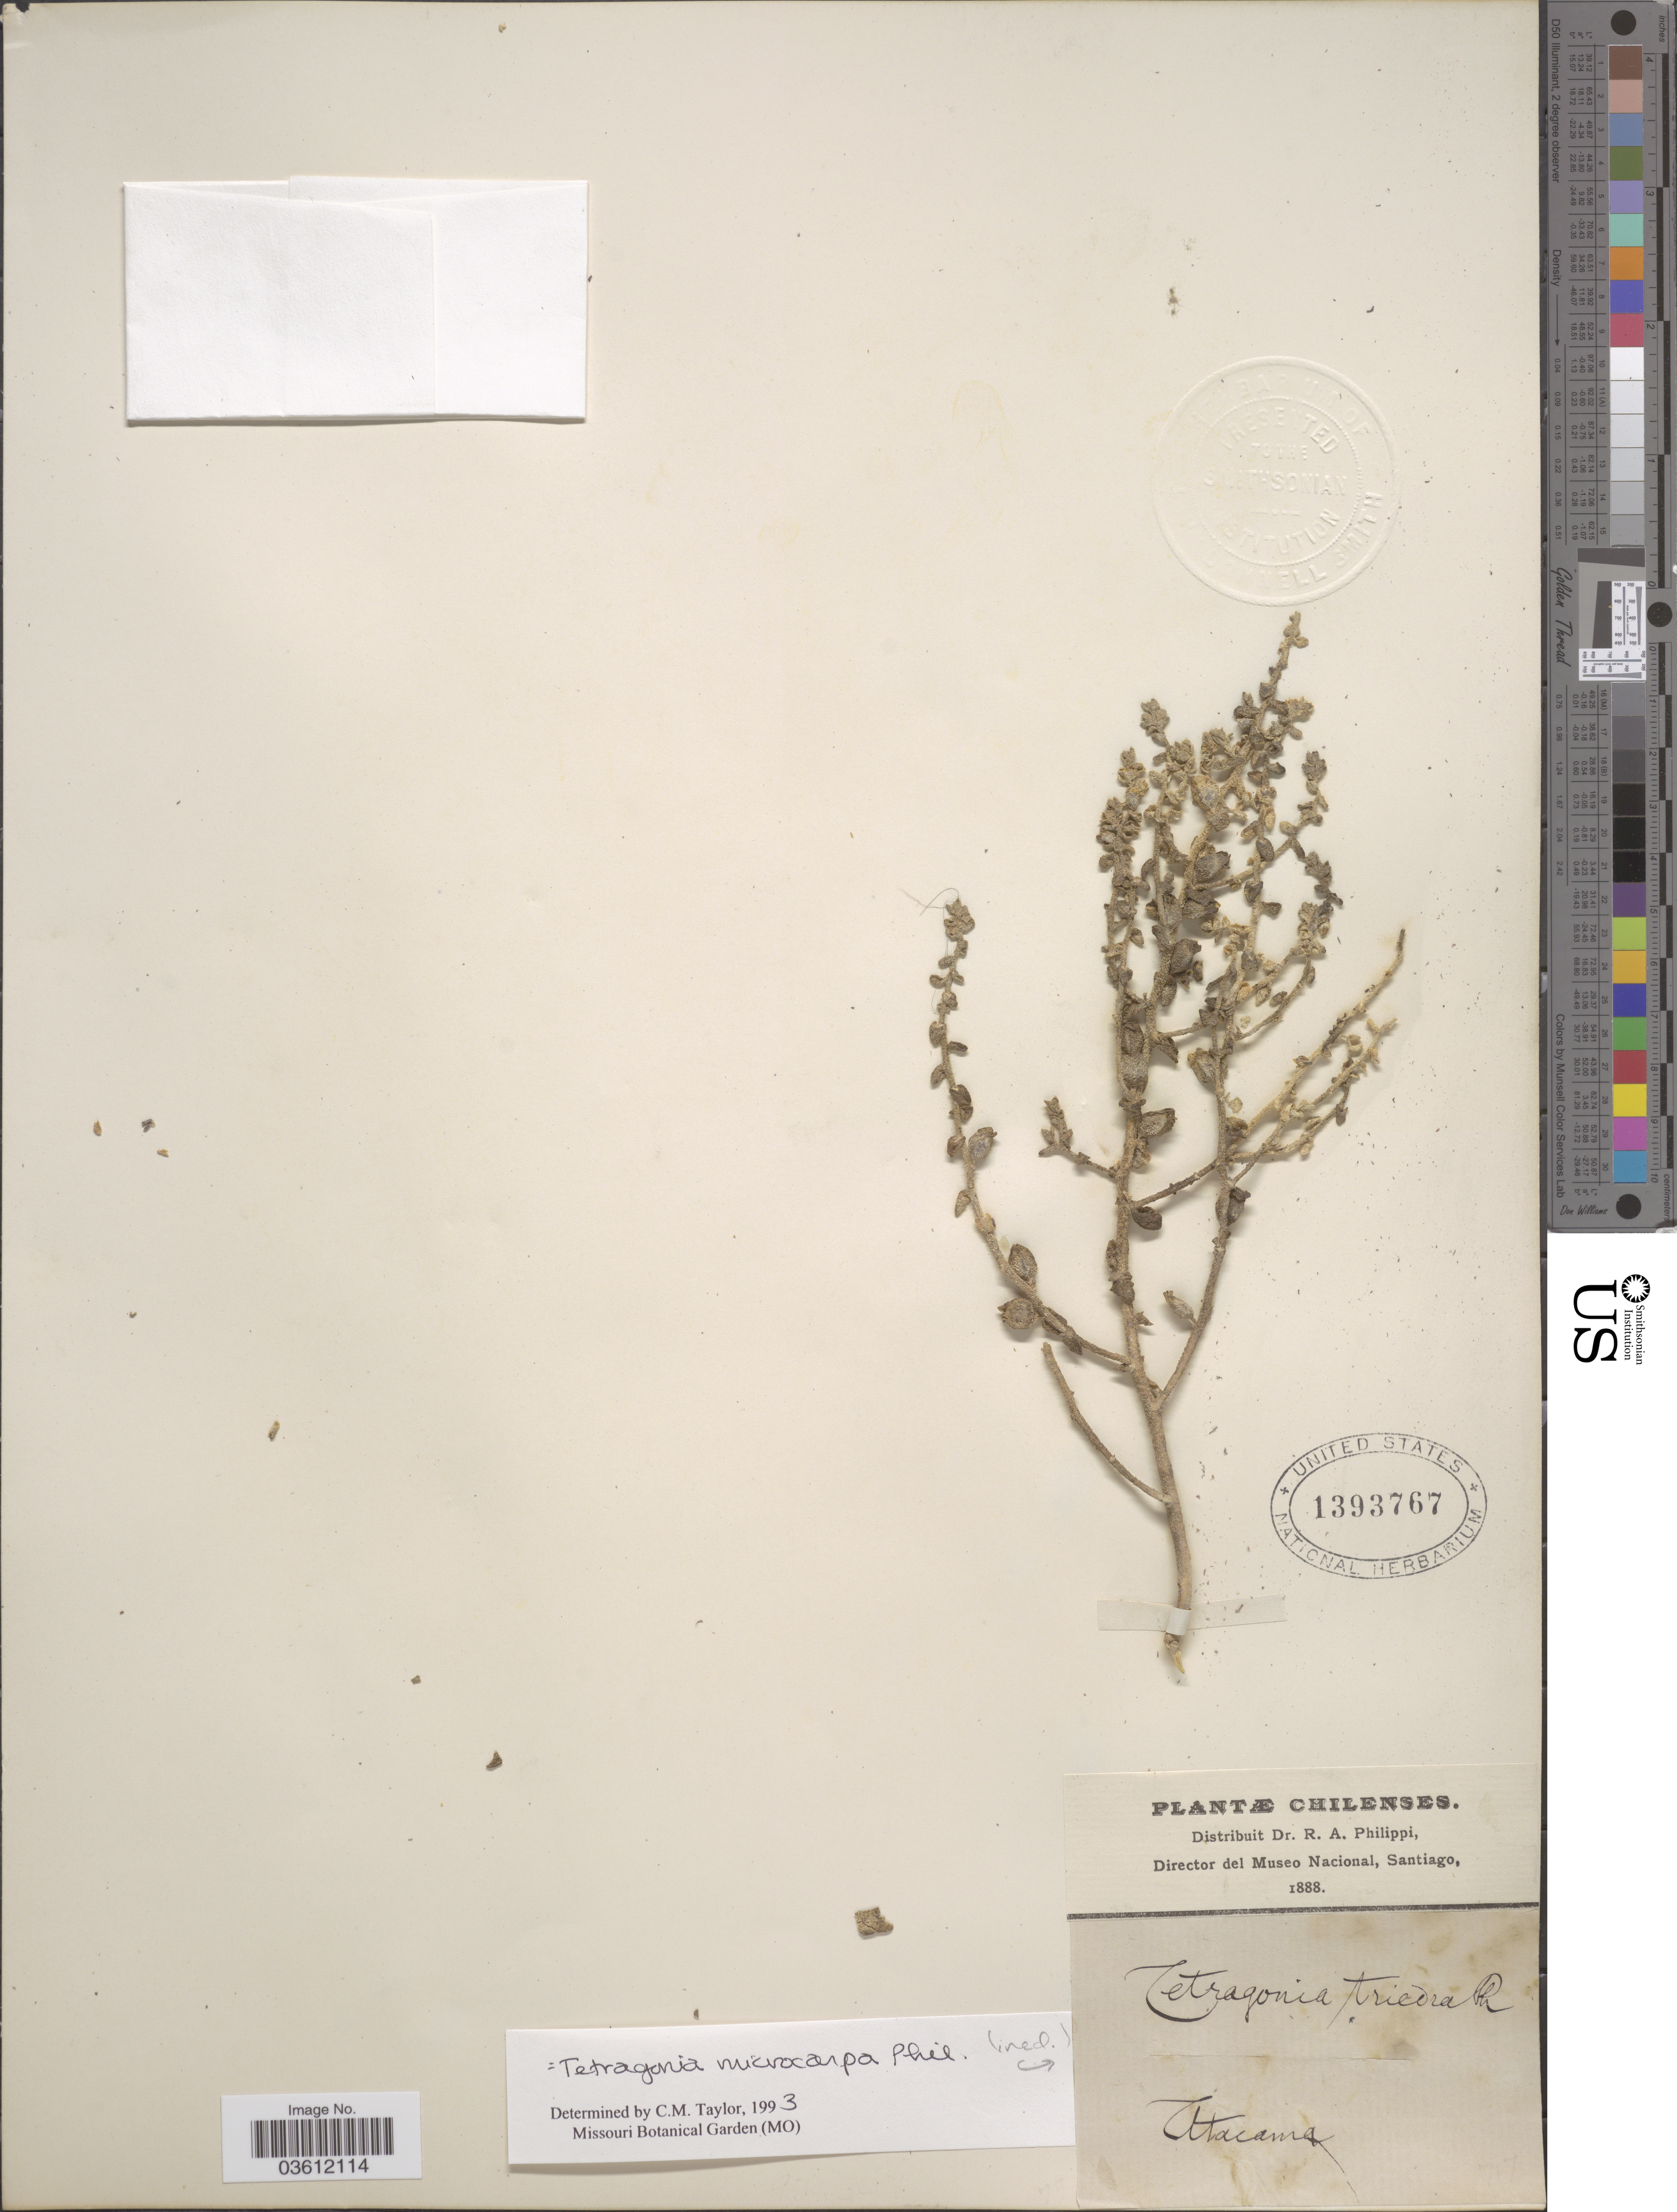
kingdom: Plantae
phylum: Tracheophyta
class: Magnoliopsida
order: Caryophyllales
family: Aizoaceae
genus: Tetragonia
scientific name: Tetragonia maritima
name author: Barnéoud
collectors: ex. herb. R.A. Philippi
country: Chile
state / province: Atacama (III)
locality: Atacama.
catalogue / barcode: US 1393767